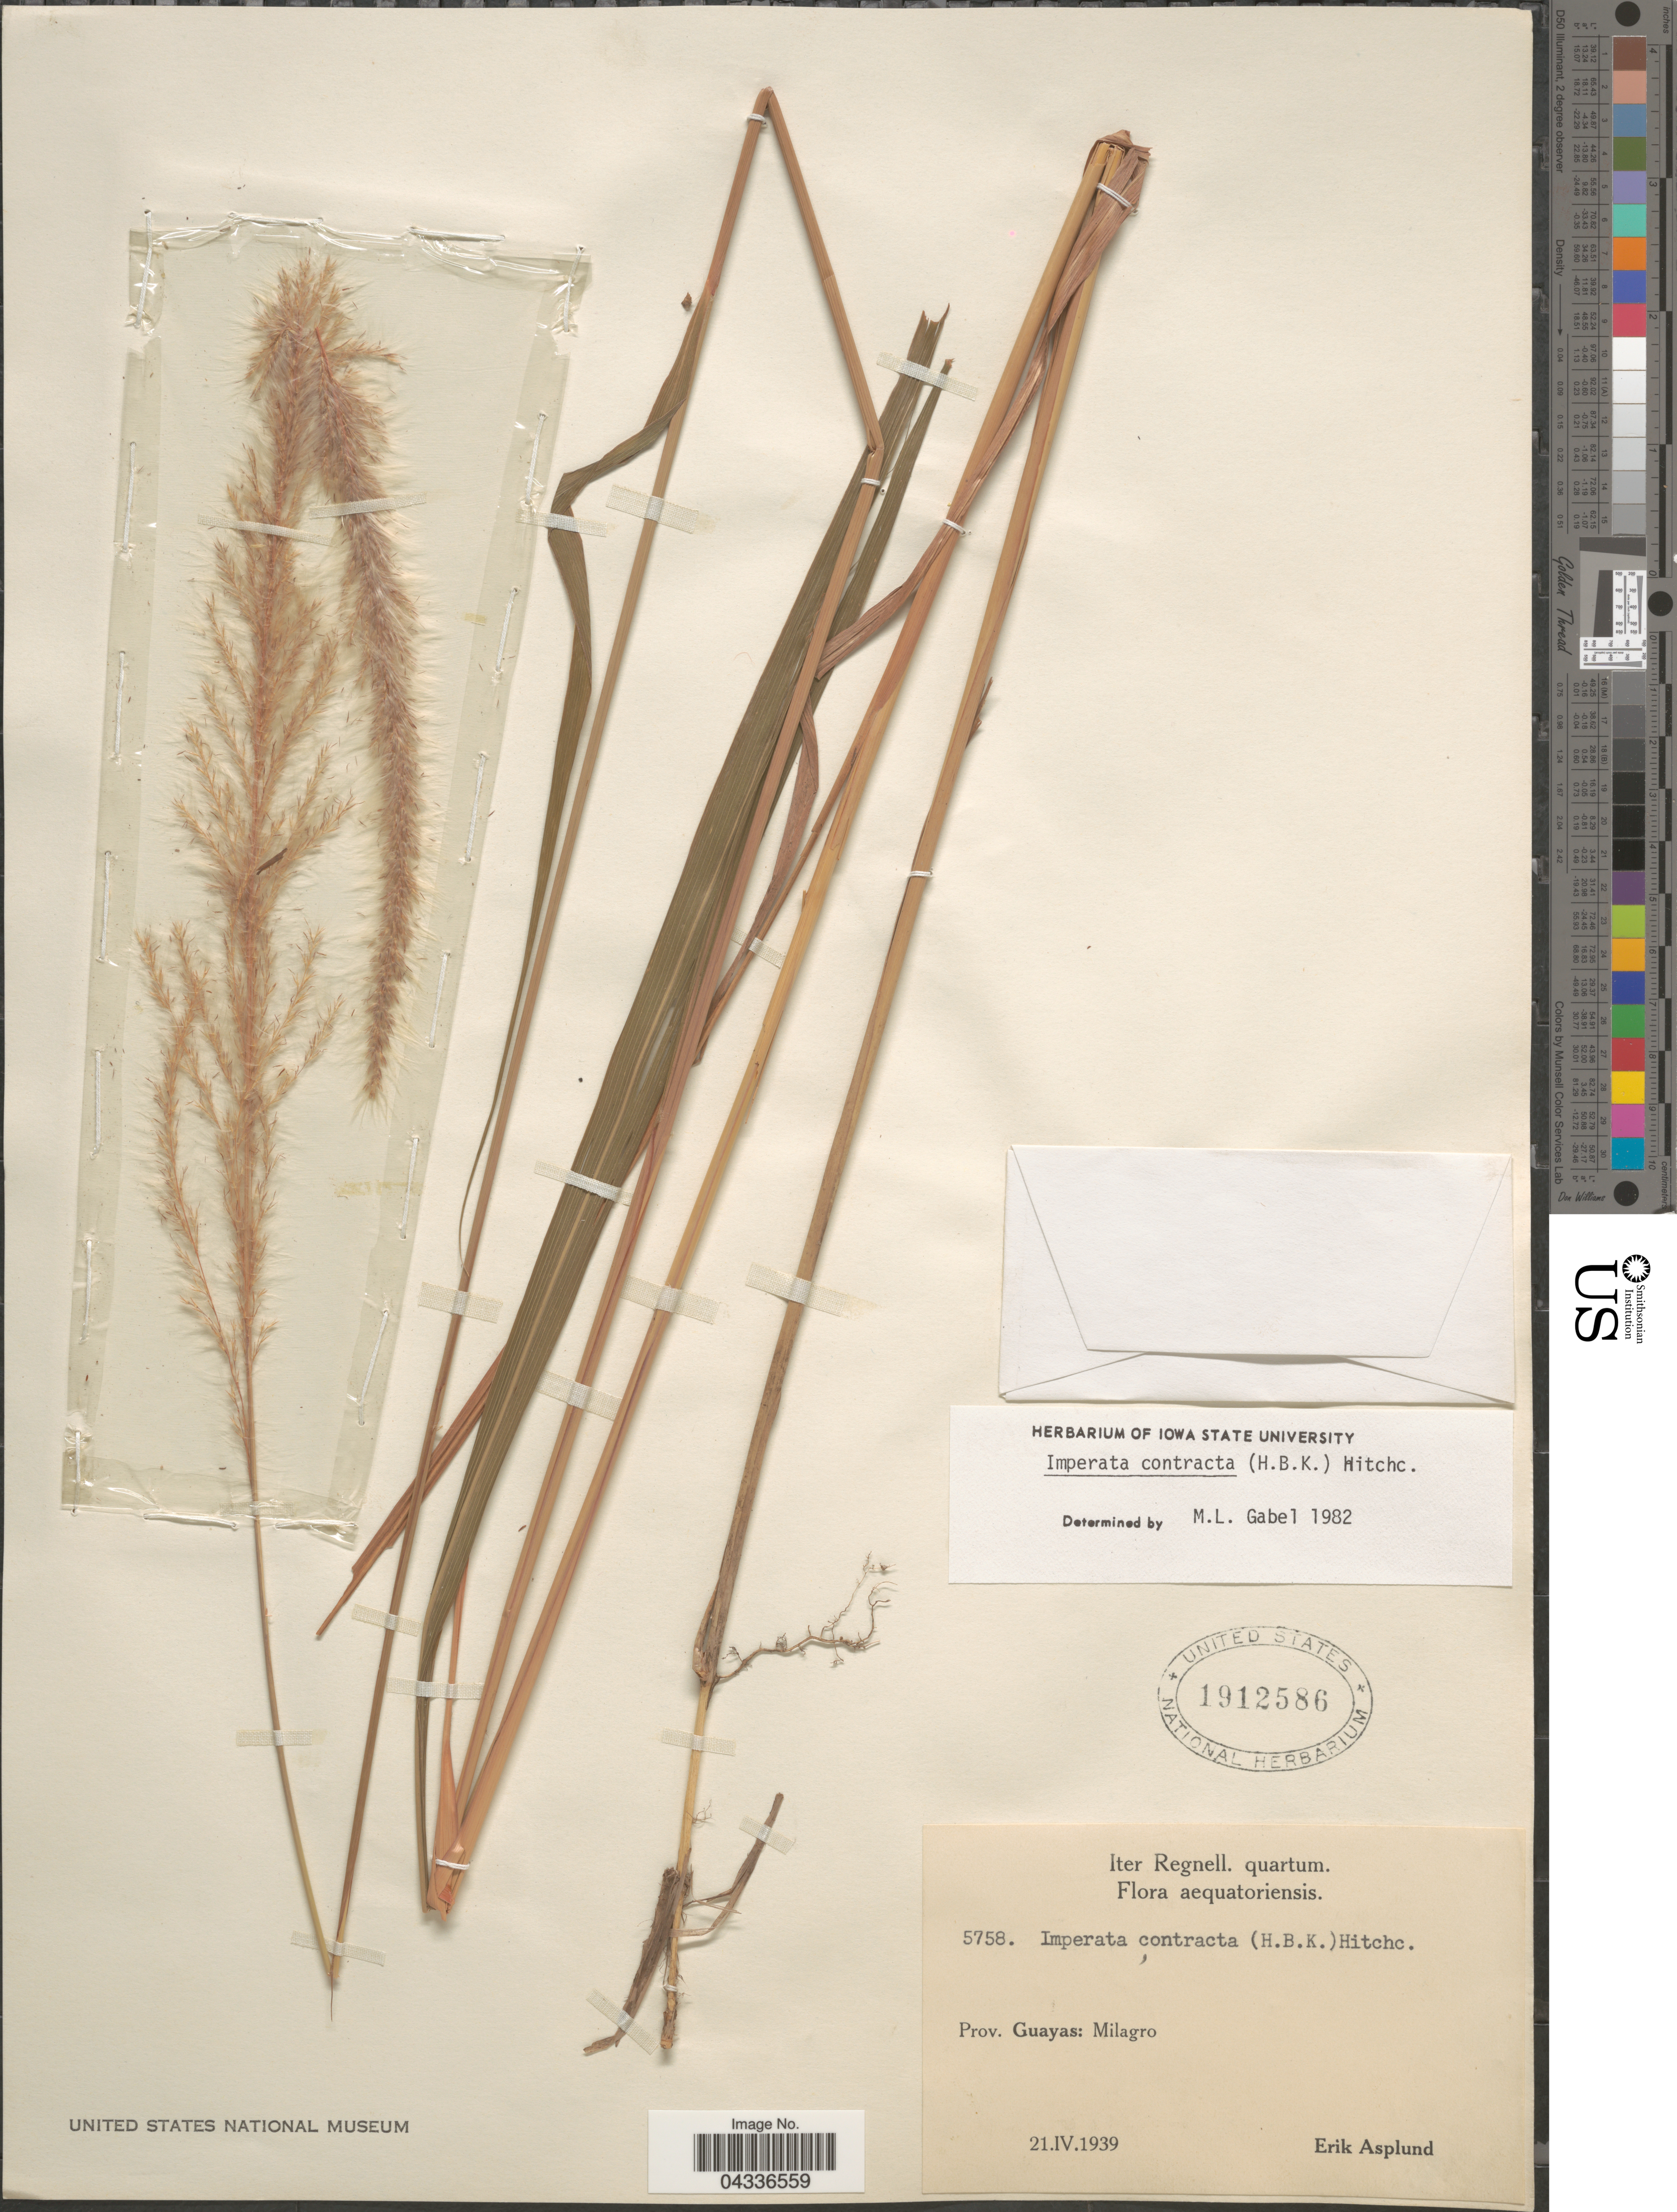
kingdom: Plantae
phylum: Tracheophyta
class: Liliopsida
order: Poales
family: Poaceae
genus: Imperata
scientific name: Imperata contracta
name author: (Kunth) Hitchc.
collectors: E. Asplund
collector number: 5758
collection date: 1939-04-21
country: Ecuador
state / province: Guayas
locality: Iter Regnell. quartum. Aequatoriensis. Milagro.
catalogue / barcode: US 1912586